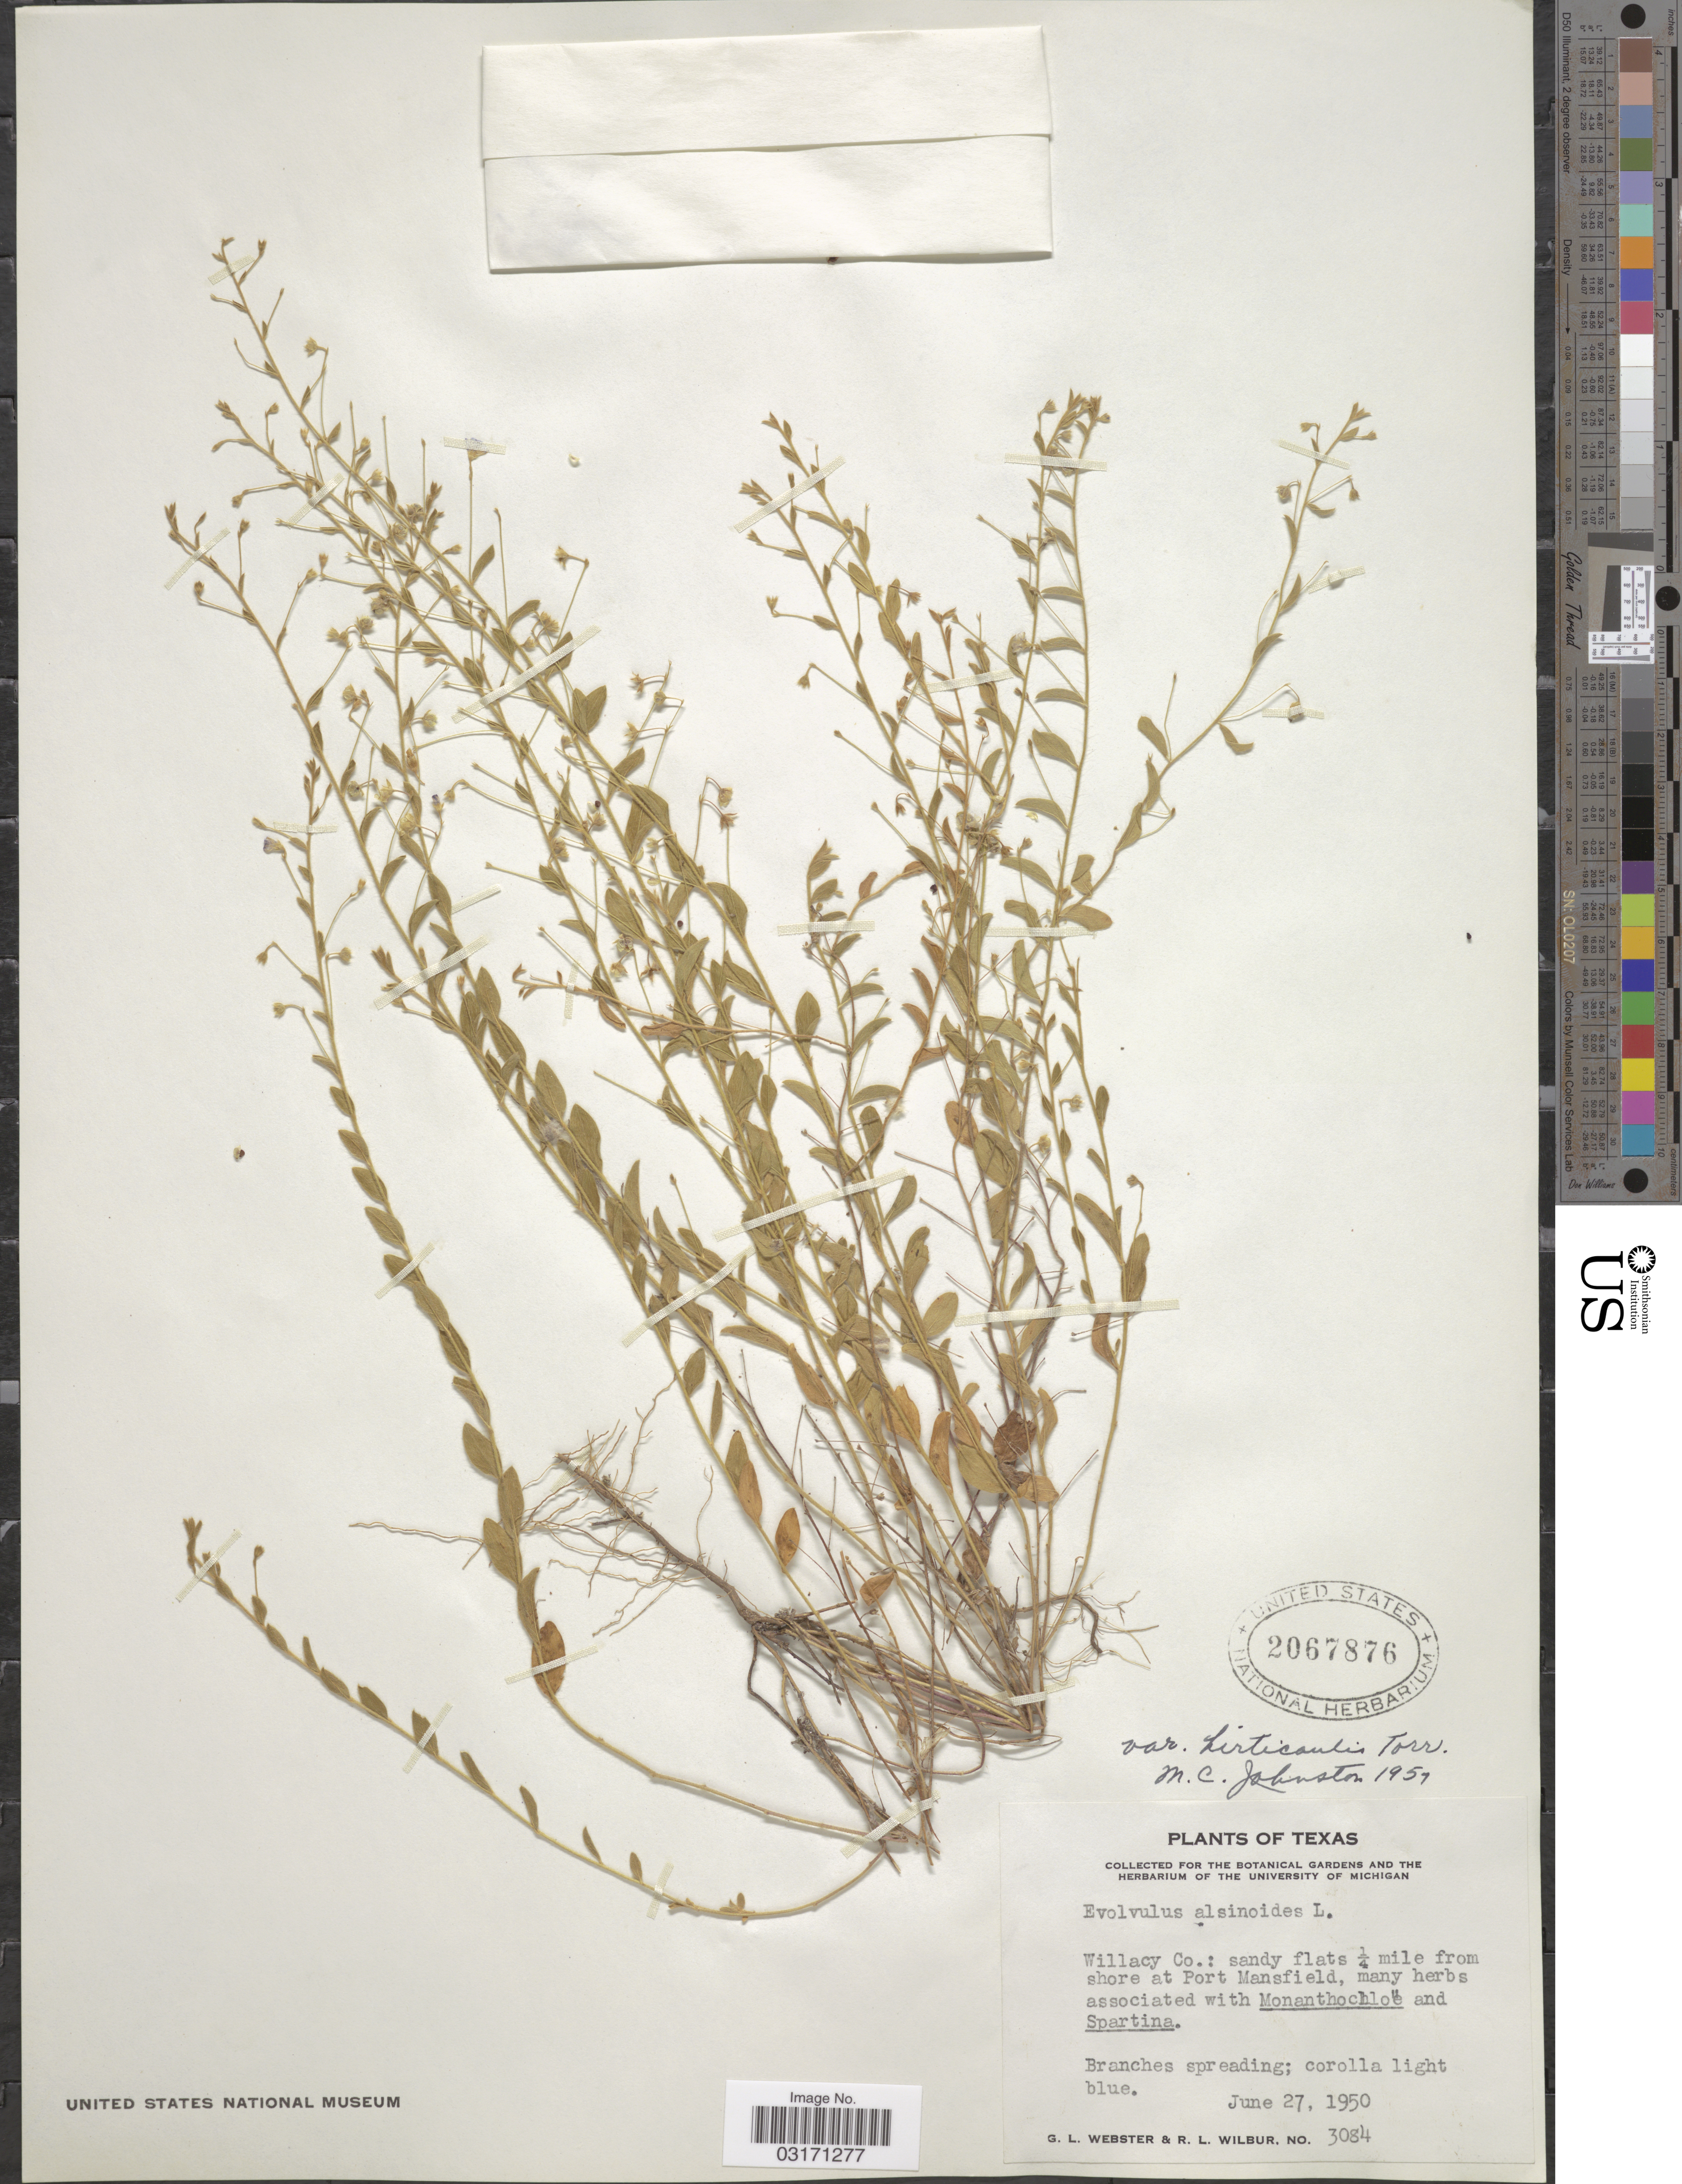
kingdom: Plantae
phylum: Tracheophyta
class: Magnoliopsida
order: Solanales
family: Convolvulaceae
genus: Evolvulus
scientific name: Evolvulus alsinoides var. hirticaulis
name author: Torr.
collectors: G. L. Webster & R. L. Wilbur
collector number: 3084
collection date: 1950-06-27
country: United States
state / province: Texas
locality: Willacy Co.: sandy flats ¼ mile from shore at Port Mansfield.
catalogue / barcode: US 2067876